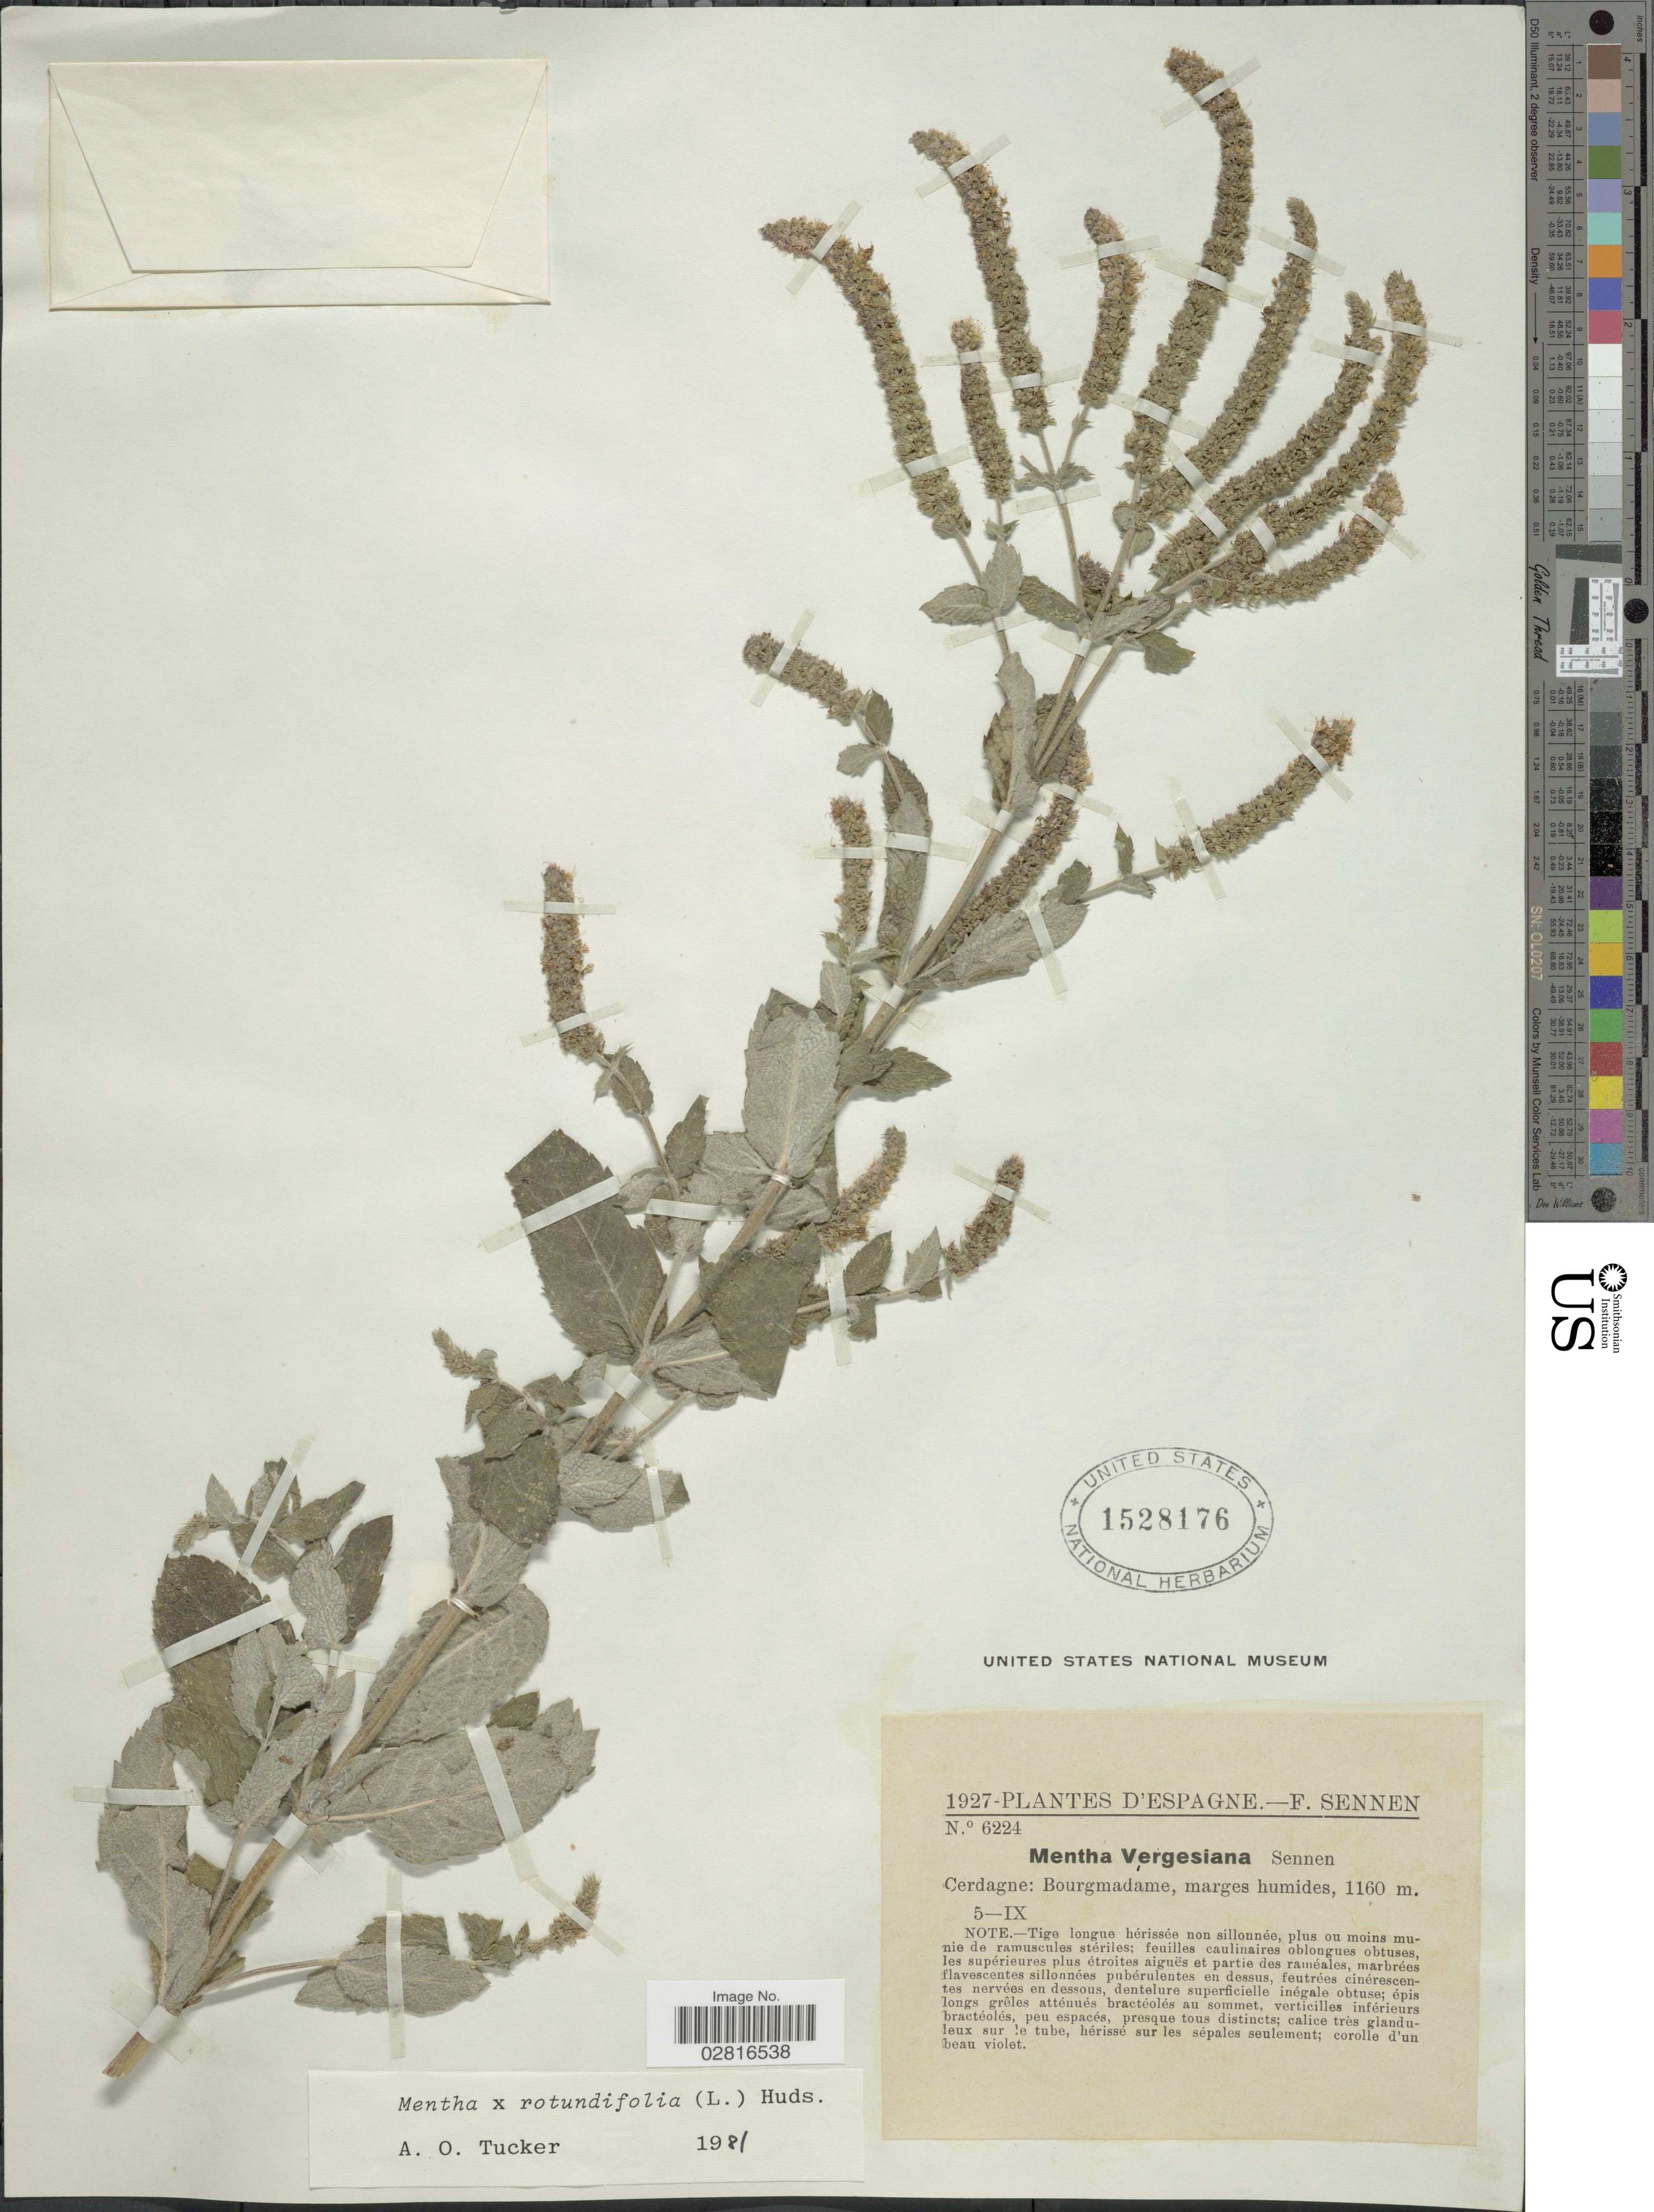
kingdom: Plantae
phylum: Tracheophyta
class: Magnoliopsida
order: Lamiales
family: Lamiaceae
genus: Mentha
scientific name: Mentha rotundifolia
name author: (L.) Huds.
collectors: E. Sennen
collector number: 6224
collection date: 1927-09-05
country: Spain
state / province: Islas Baleares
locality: Espagne. Cerdagne: Bourgmadame, marges humides.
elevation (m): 1160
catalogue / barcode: US 1528176